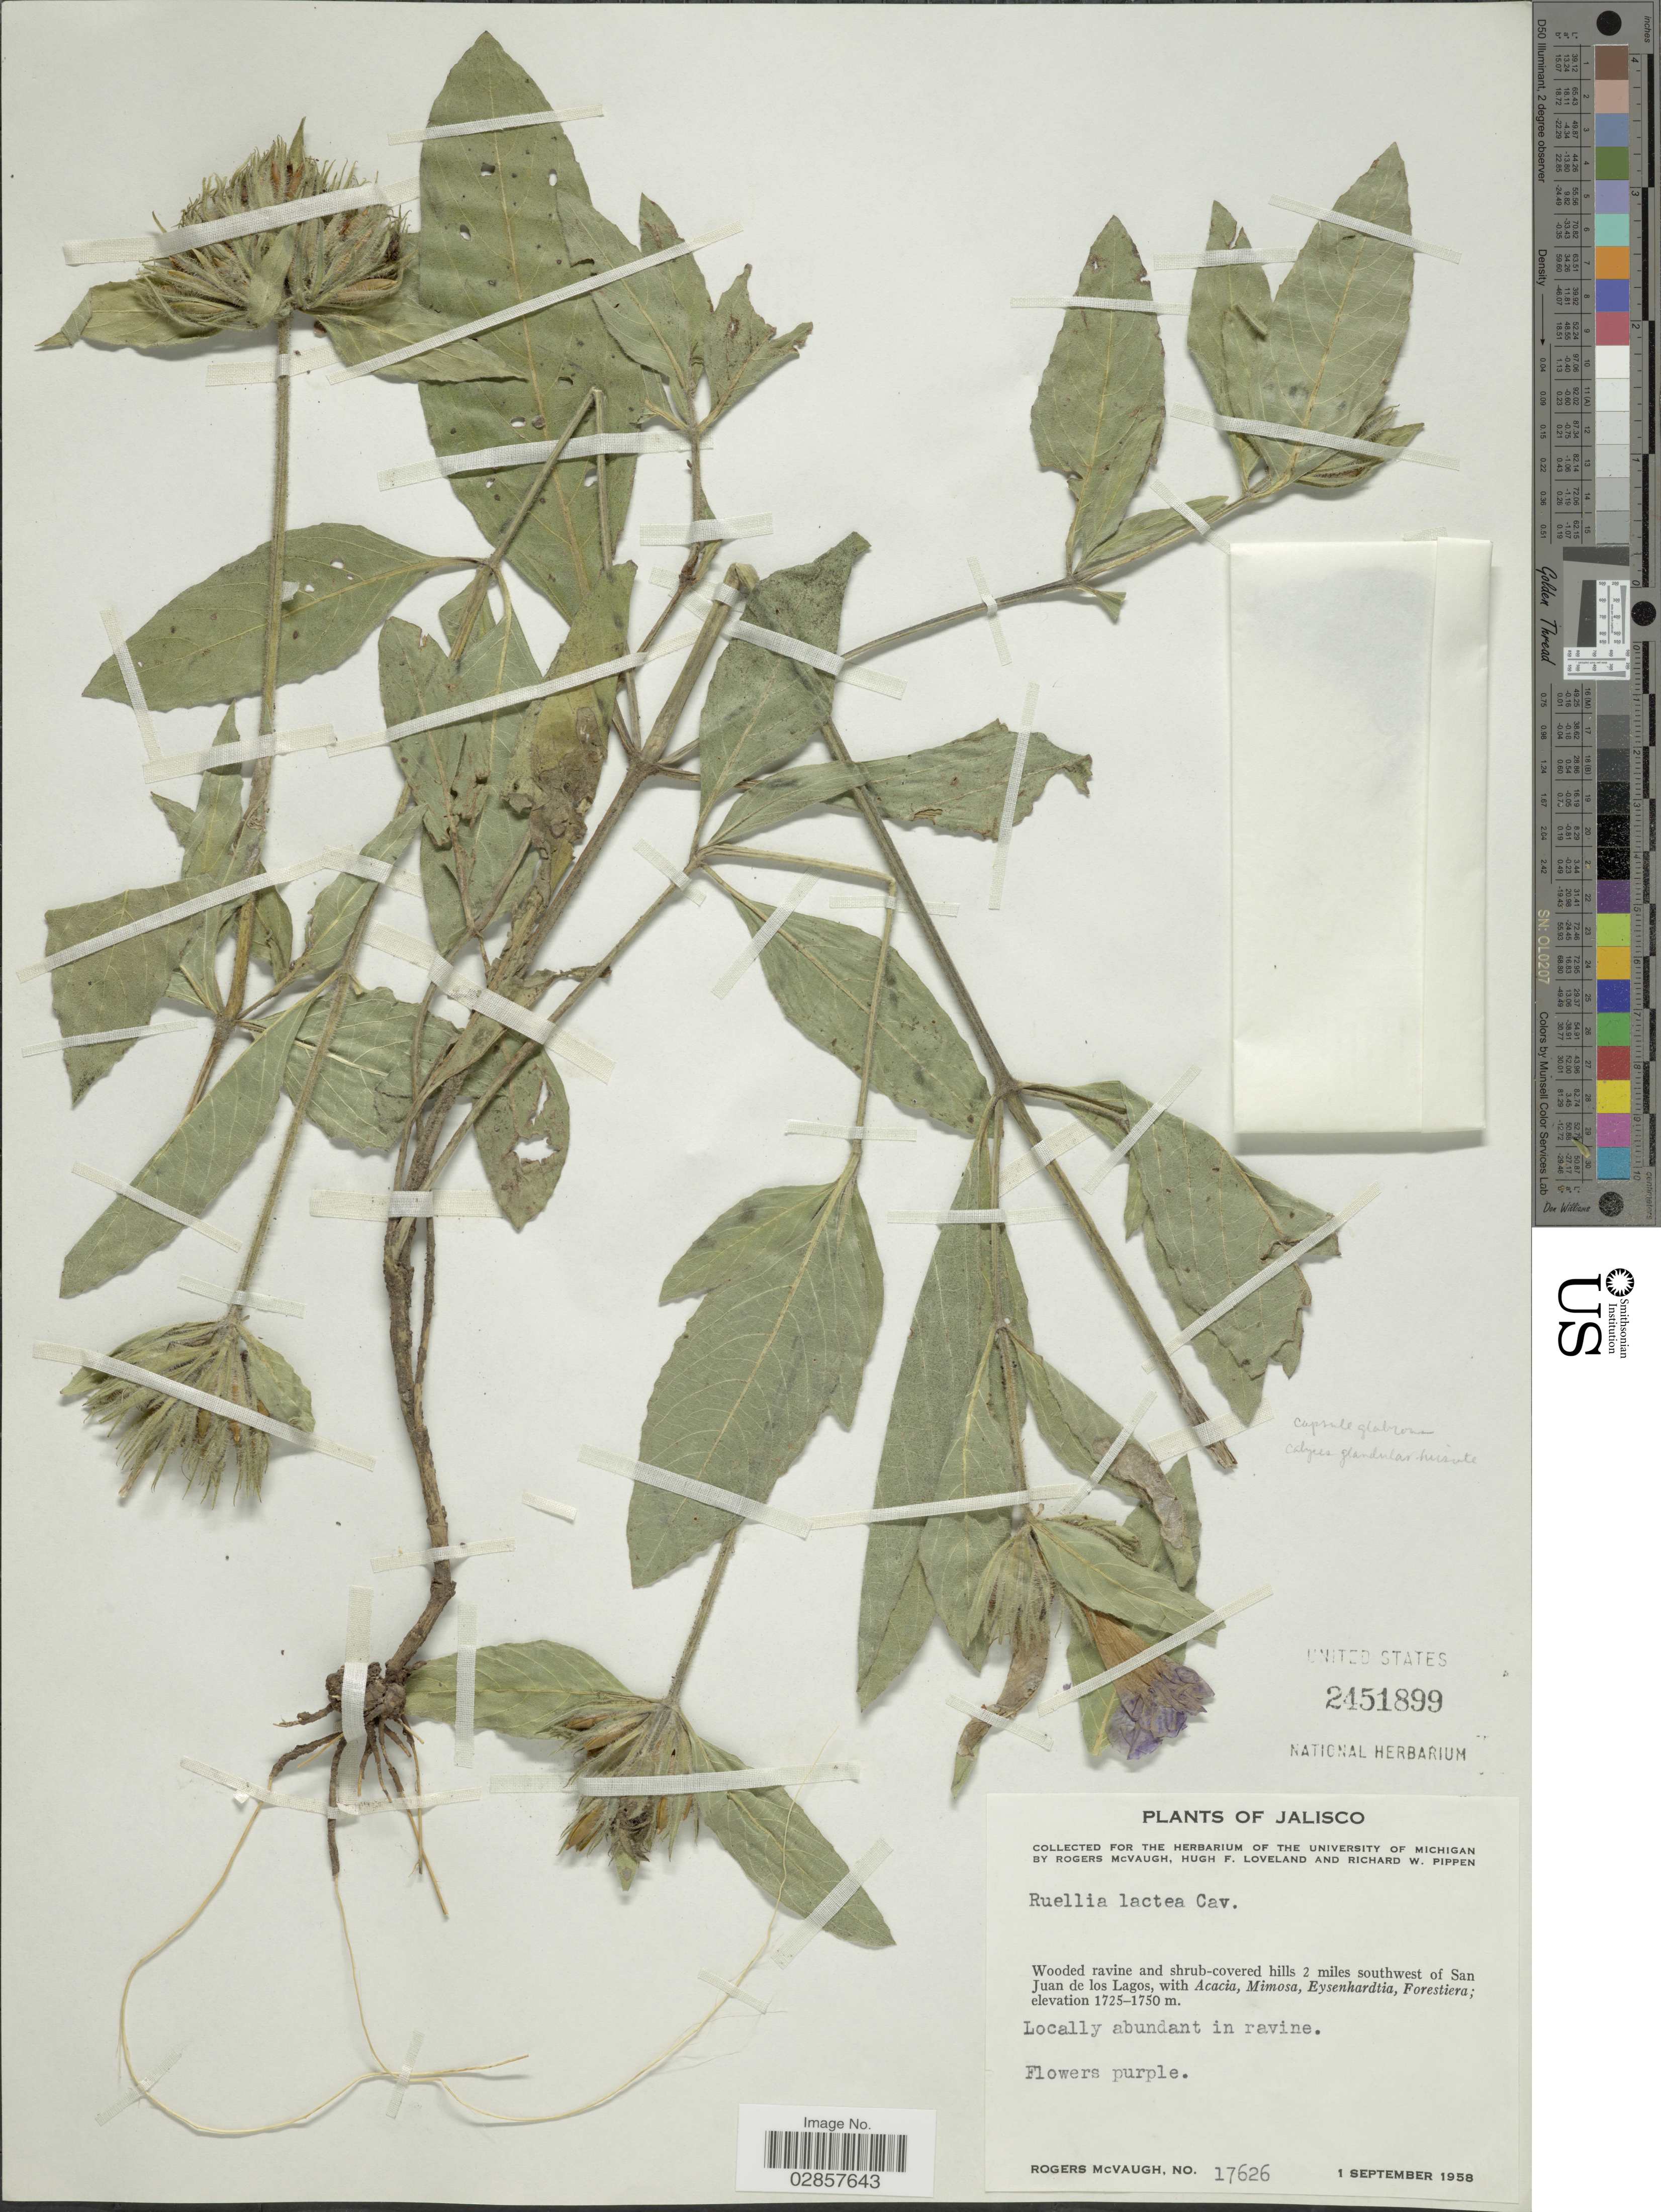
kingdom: Plantae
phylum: Tracheophyta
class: Magnoliopsida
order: Lamiales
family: Acanthaceae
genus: Ruellia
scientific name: Ruellia lactea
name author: Cav.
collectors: R. McVaugh, H. Loveland & R. W. Pippen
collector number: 17626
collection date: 1958-09-01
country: Mexico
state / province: Jalisco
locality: Wooded ravine and shrub-covered hills 2 miles southwest of San Juan de los Lagos.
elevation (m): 1725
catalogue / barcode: US 2451899